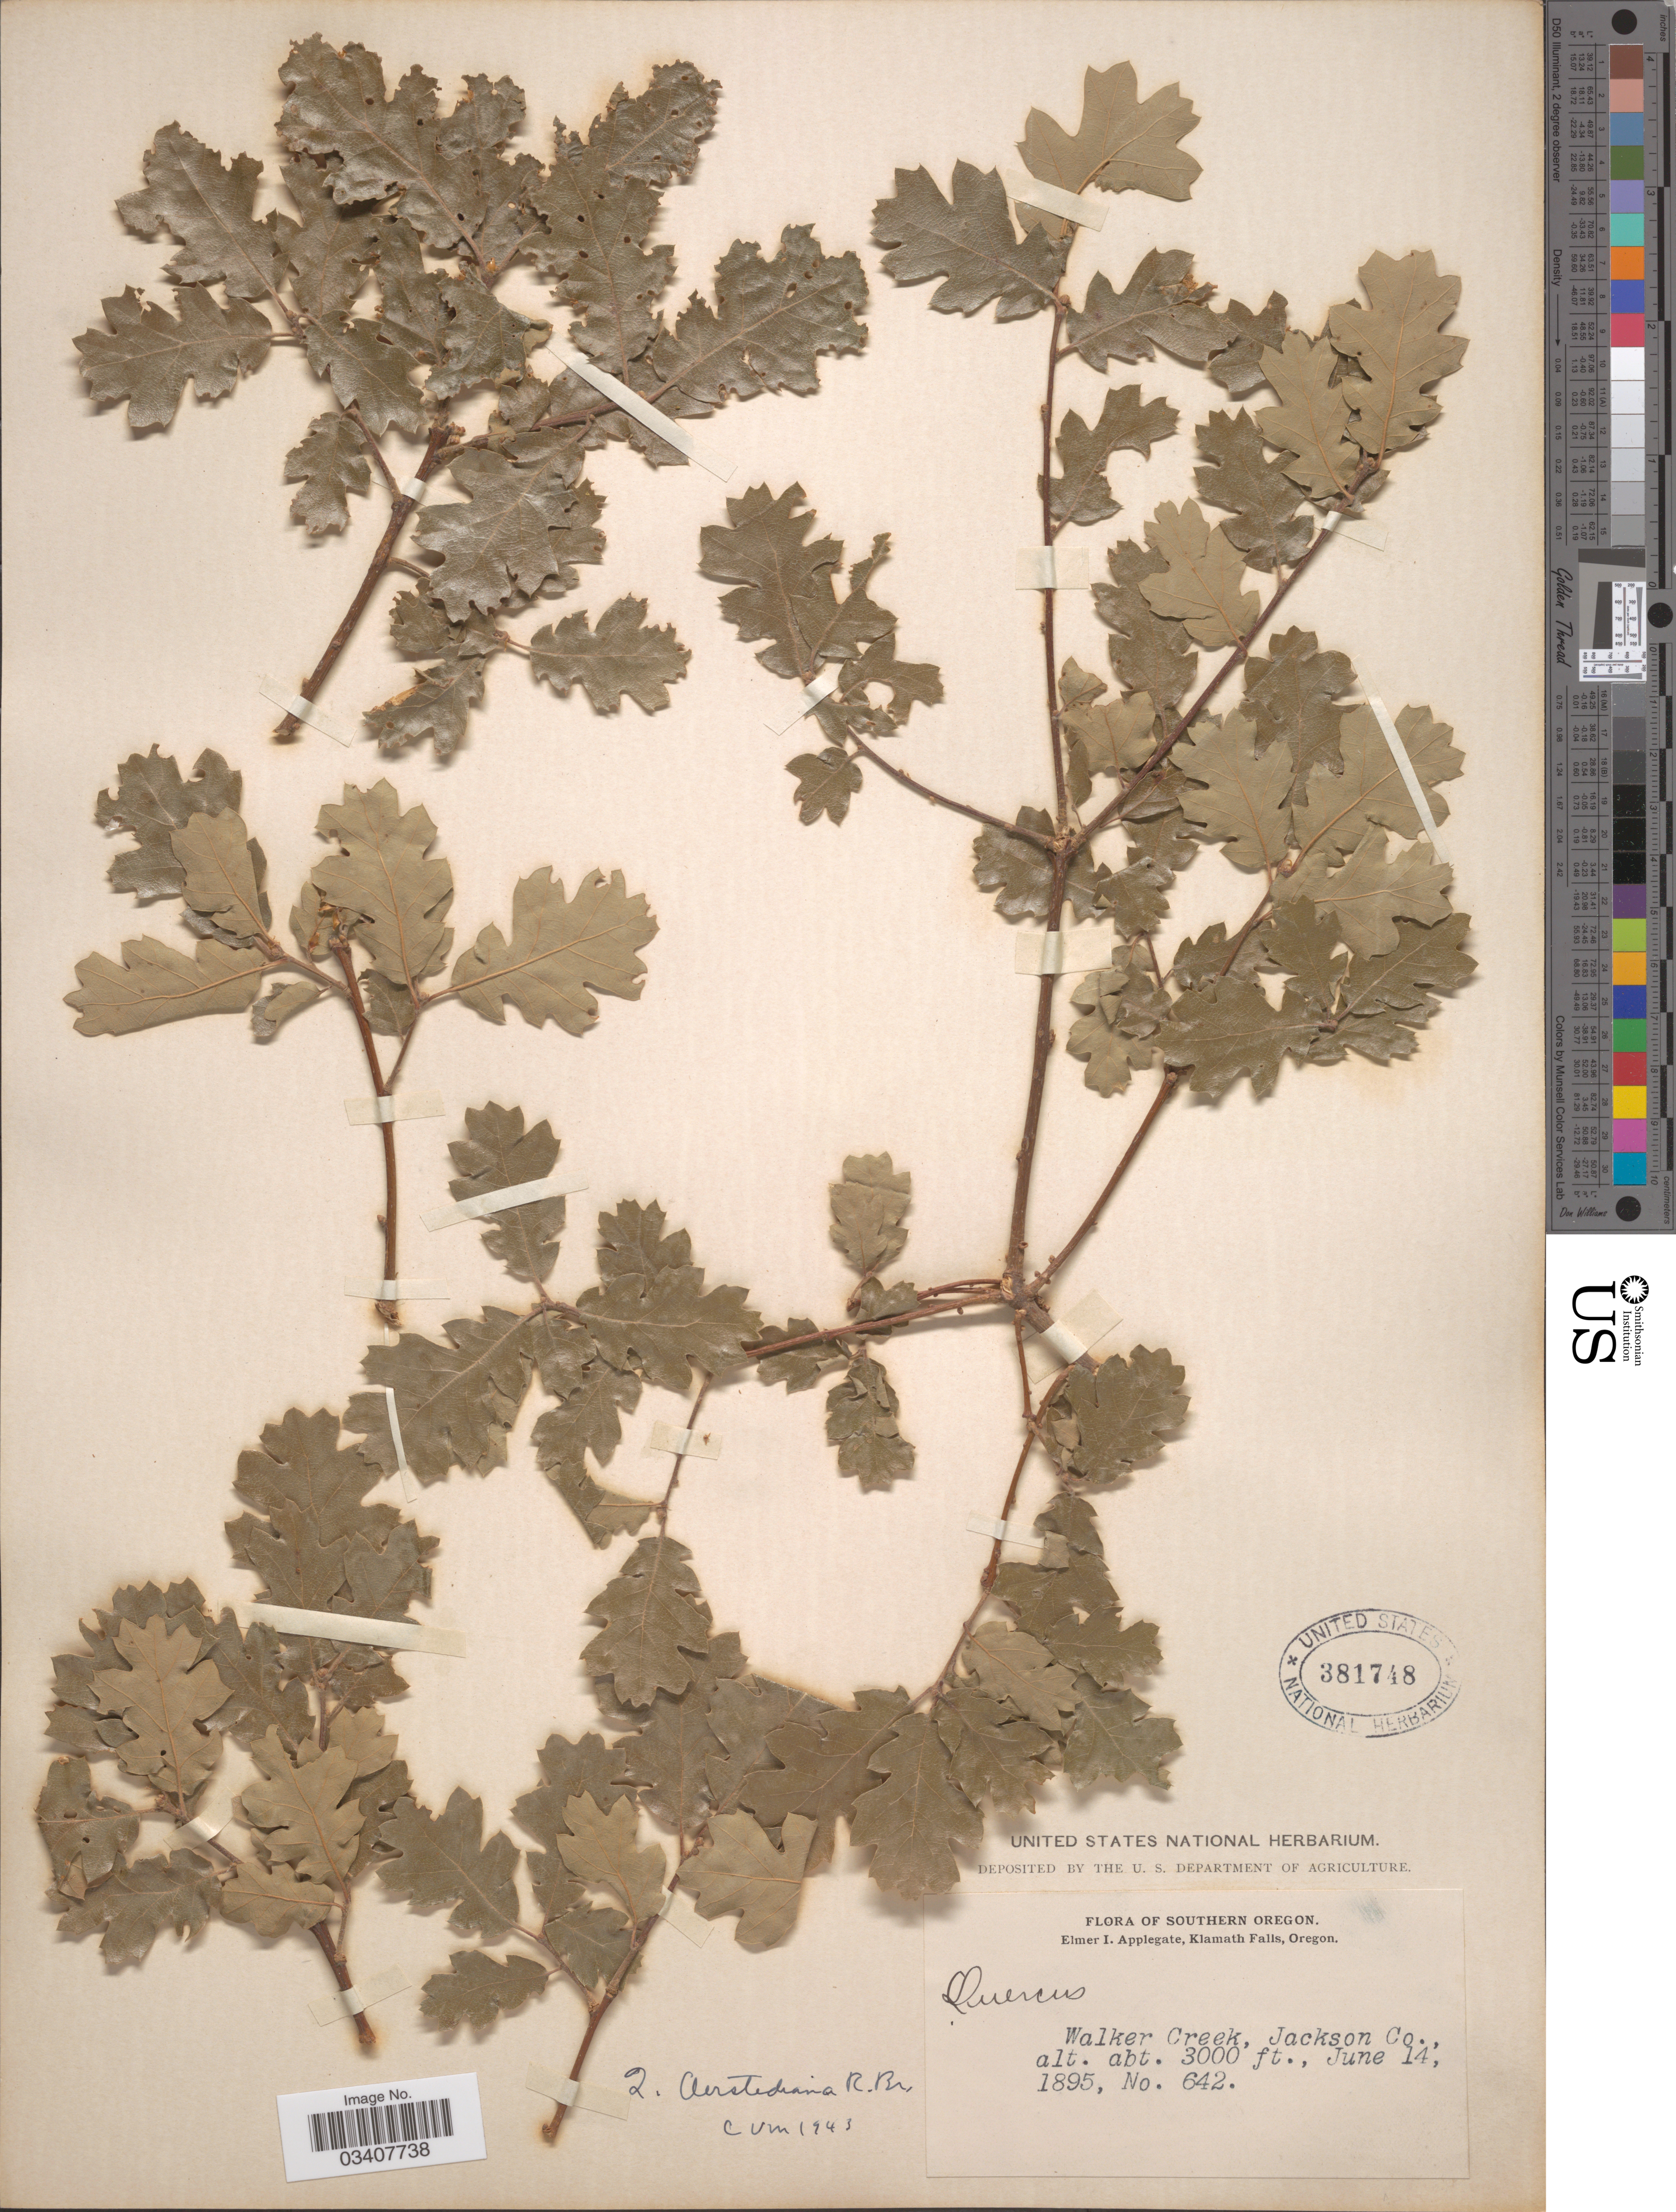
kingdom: Plantae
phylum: Tracheophyta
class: Magnoliopsida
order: Fagales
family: Fagaceae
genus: Quercus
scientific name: Quercus oerstediana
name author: R. Br.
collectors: E. I. Applegate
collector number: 642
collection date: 1895-06-14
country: United States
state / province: Oregon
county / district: Jackson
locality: Southern Oregon. Walker Creek, Jackson Co.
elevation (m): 914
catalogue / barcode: US 381748